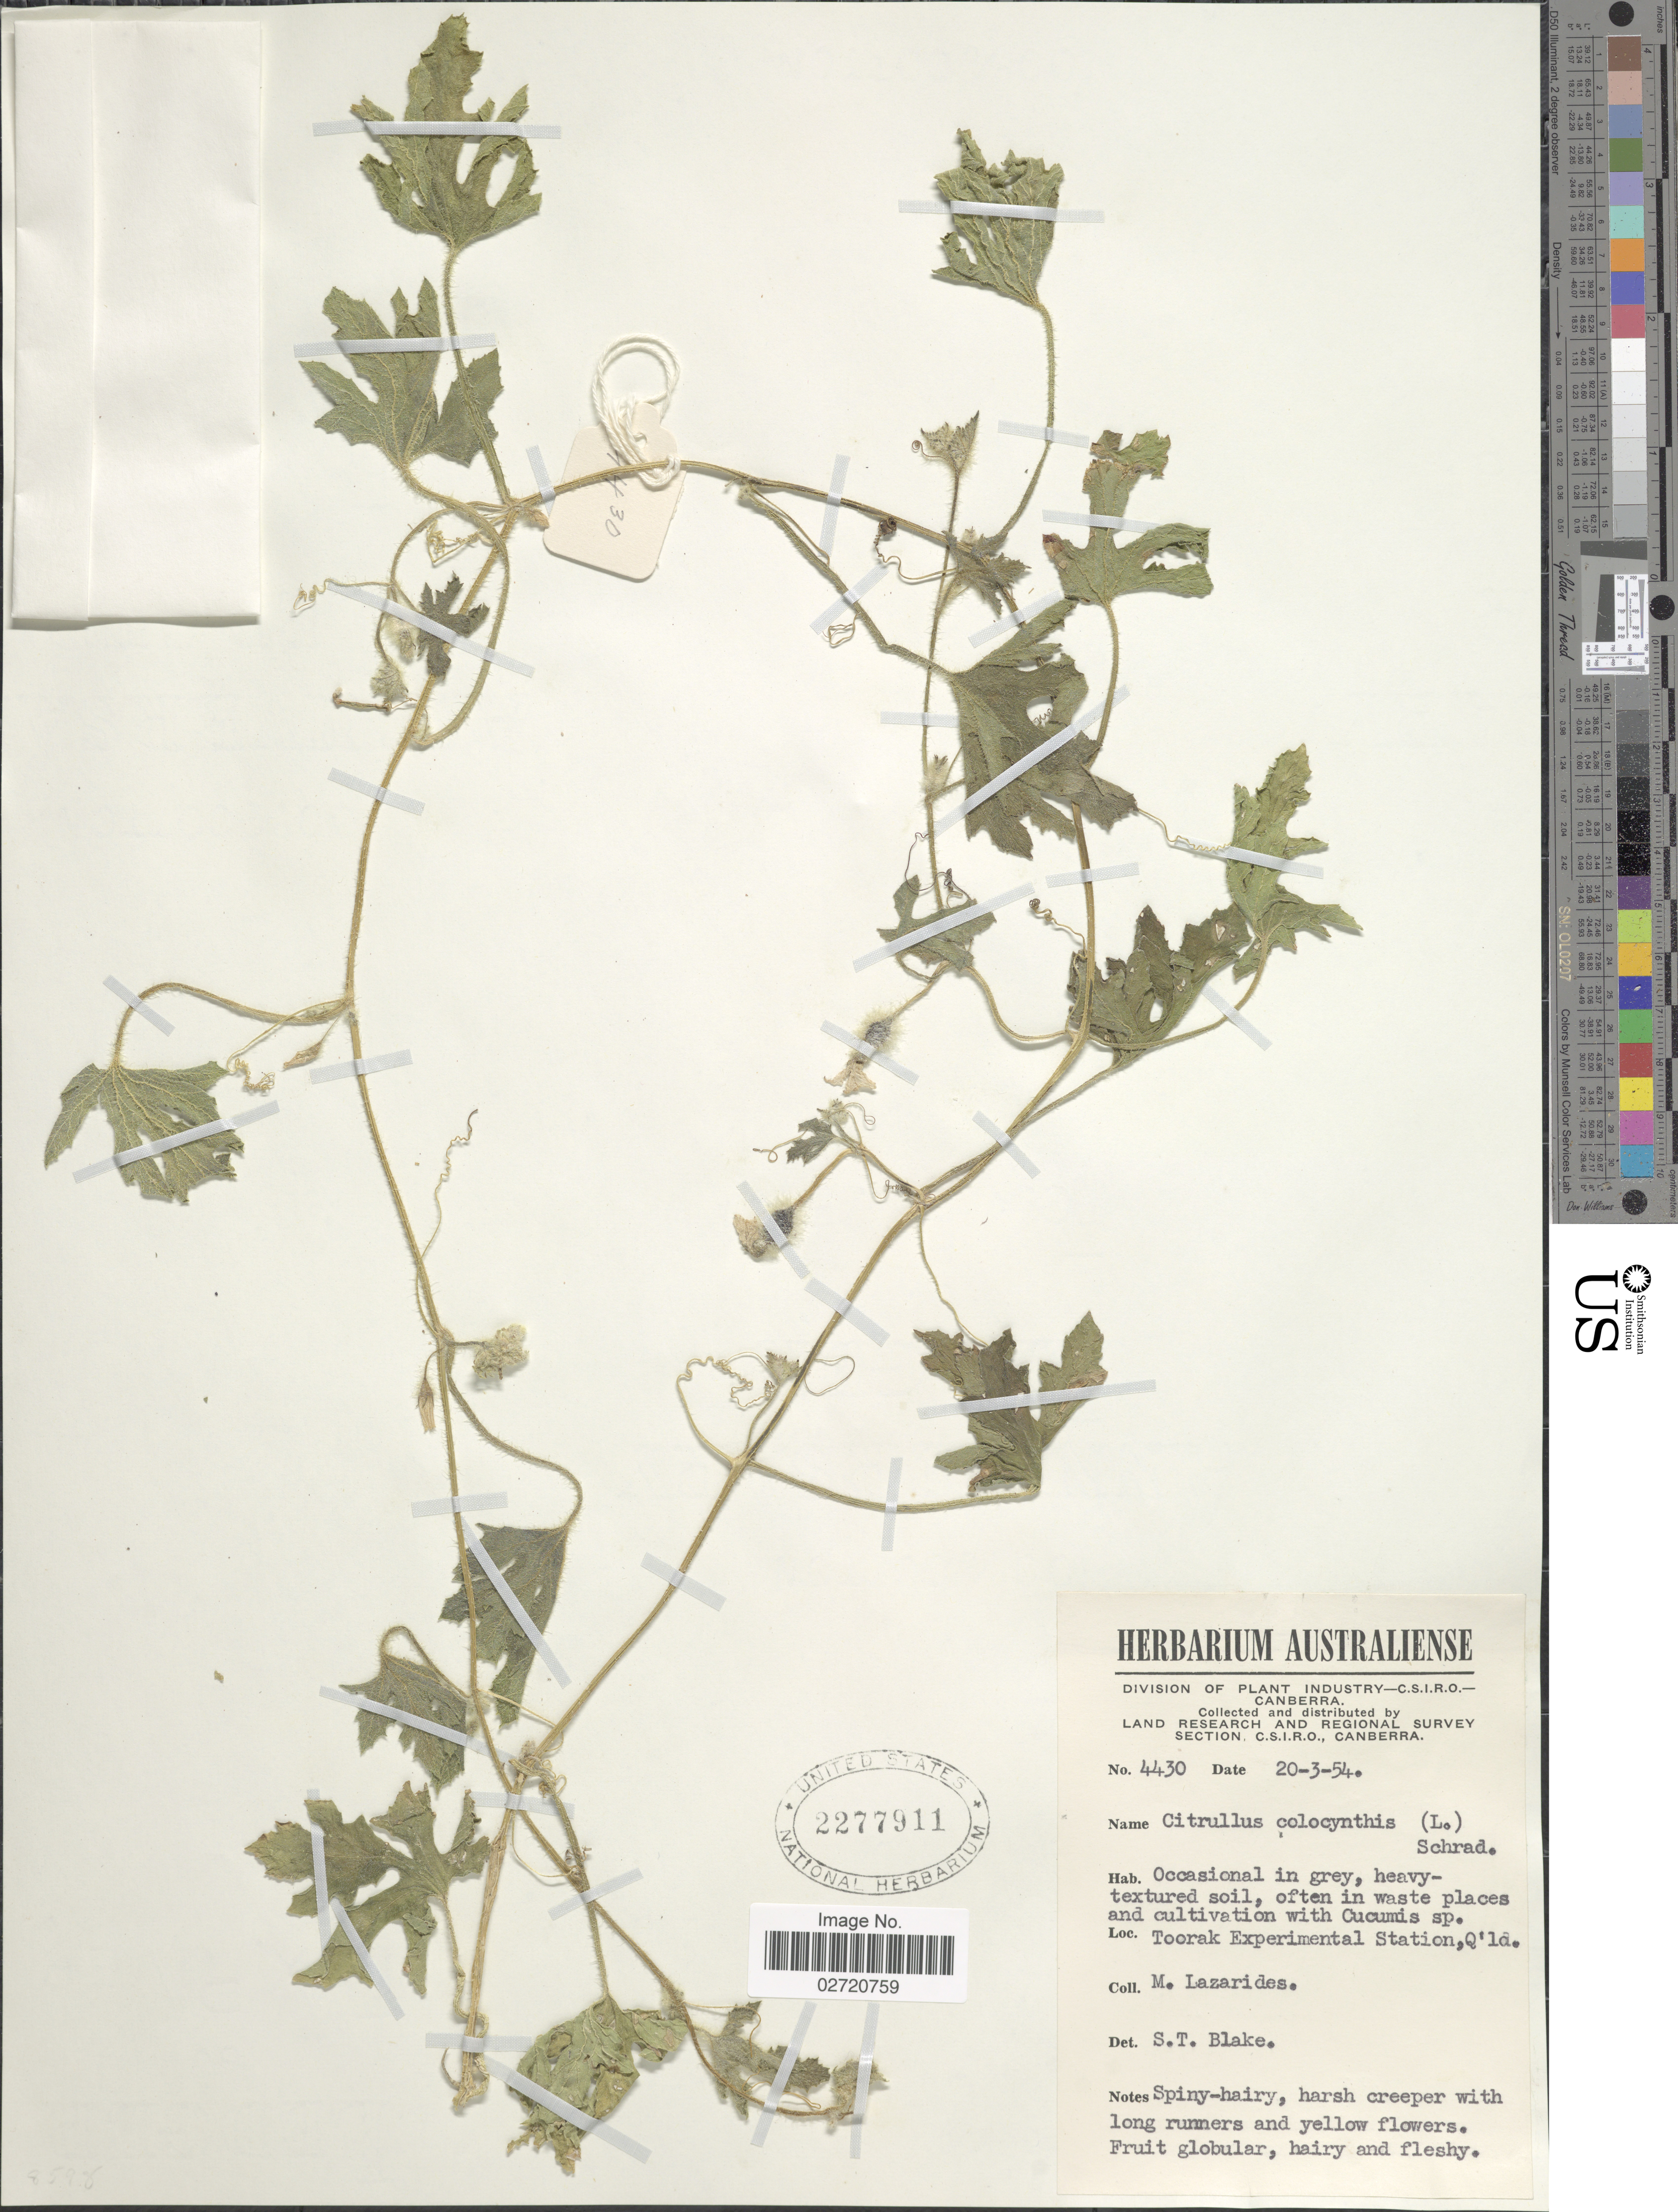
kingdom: Plantae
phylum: Tracheophyta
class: Magnoliopsida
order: Cucurbitales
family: Cucurbitaceae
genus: Citrullus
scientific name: Citrullus colocynthis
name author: (L.) Schrad.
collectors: M. Lazarides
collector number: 4430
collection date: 1954-03-20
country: Australia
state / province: Queensland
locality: Toorak Experimental Station, Q'ld.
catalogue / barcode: US 2277911